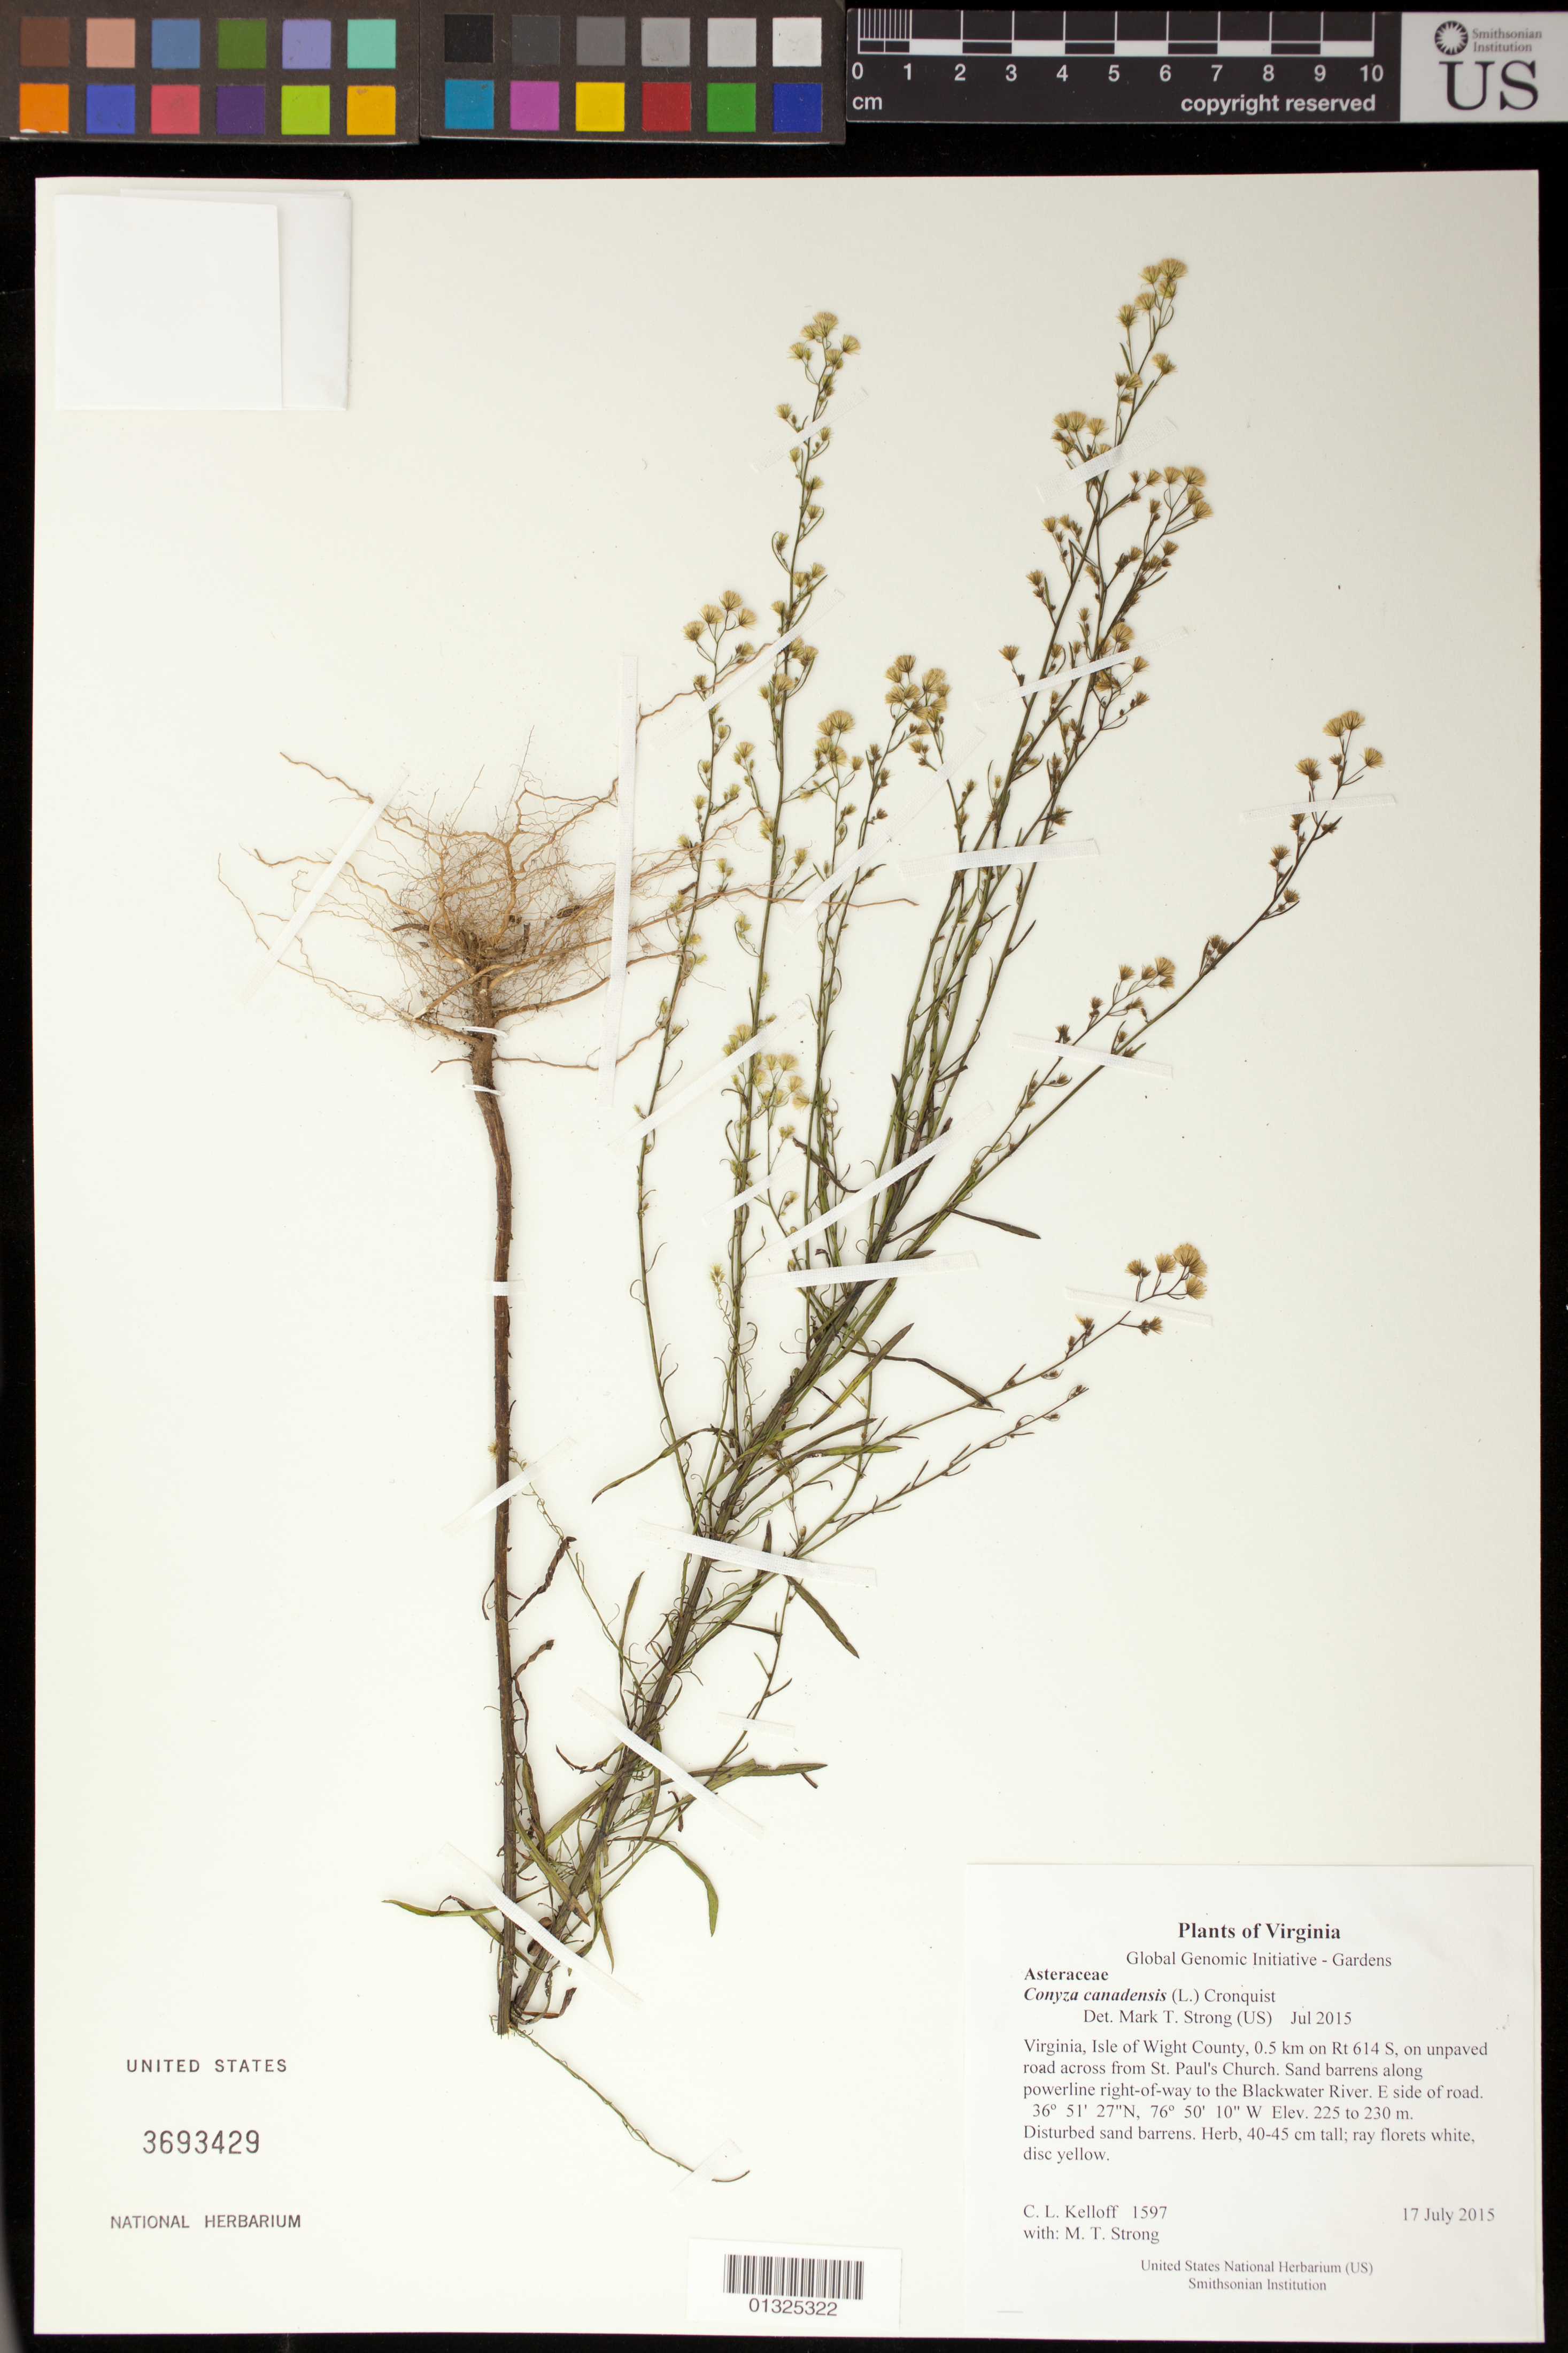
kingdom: Plantae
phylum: Tracheophyta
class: Magnoliopsida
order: Asterales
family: Asteraceae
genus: Conyza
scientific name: Conyza canadensis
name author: (L.) Cronq.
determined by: Strong, M. T., (US), Smithsonian Institution - National Museum of Natural History (UNITED STATES)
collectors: C. L. Kelloff & M. T. Strong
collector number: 1597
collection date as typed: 17 July 2015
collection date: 2015-07-17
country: United States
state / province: Virginia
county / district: Isle of Wight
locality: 0.5 km on Rt 614 S, on unpaved road across from St. Paul's Church. Sand barrens along powerline right-of-way to the Blackwater River. E side of road.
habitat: Disturbed sand barrens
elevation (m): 225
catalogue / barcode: US 3693429